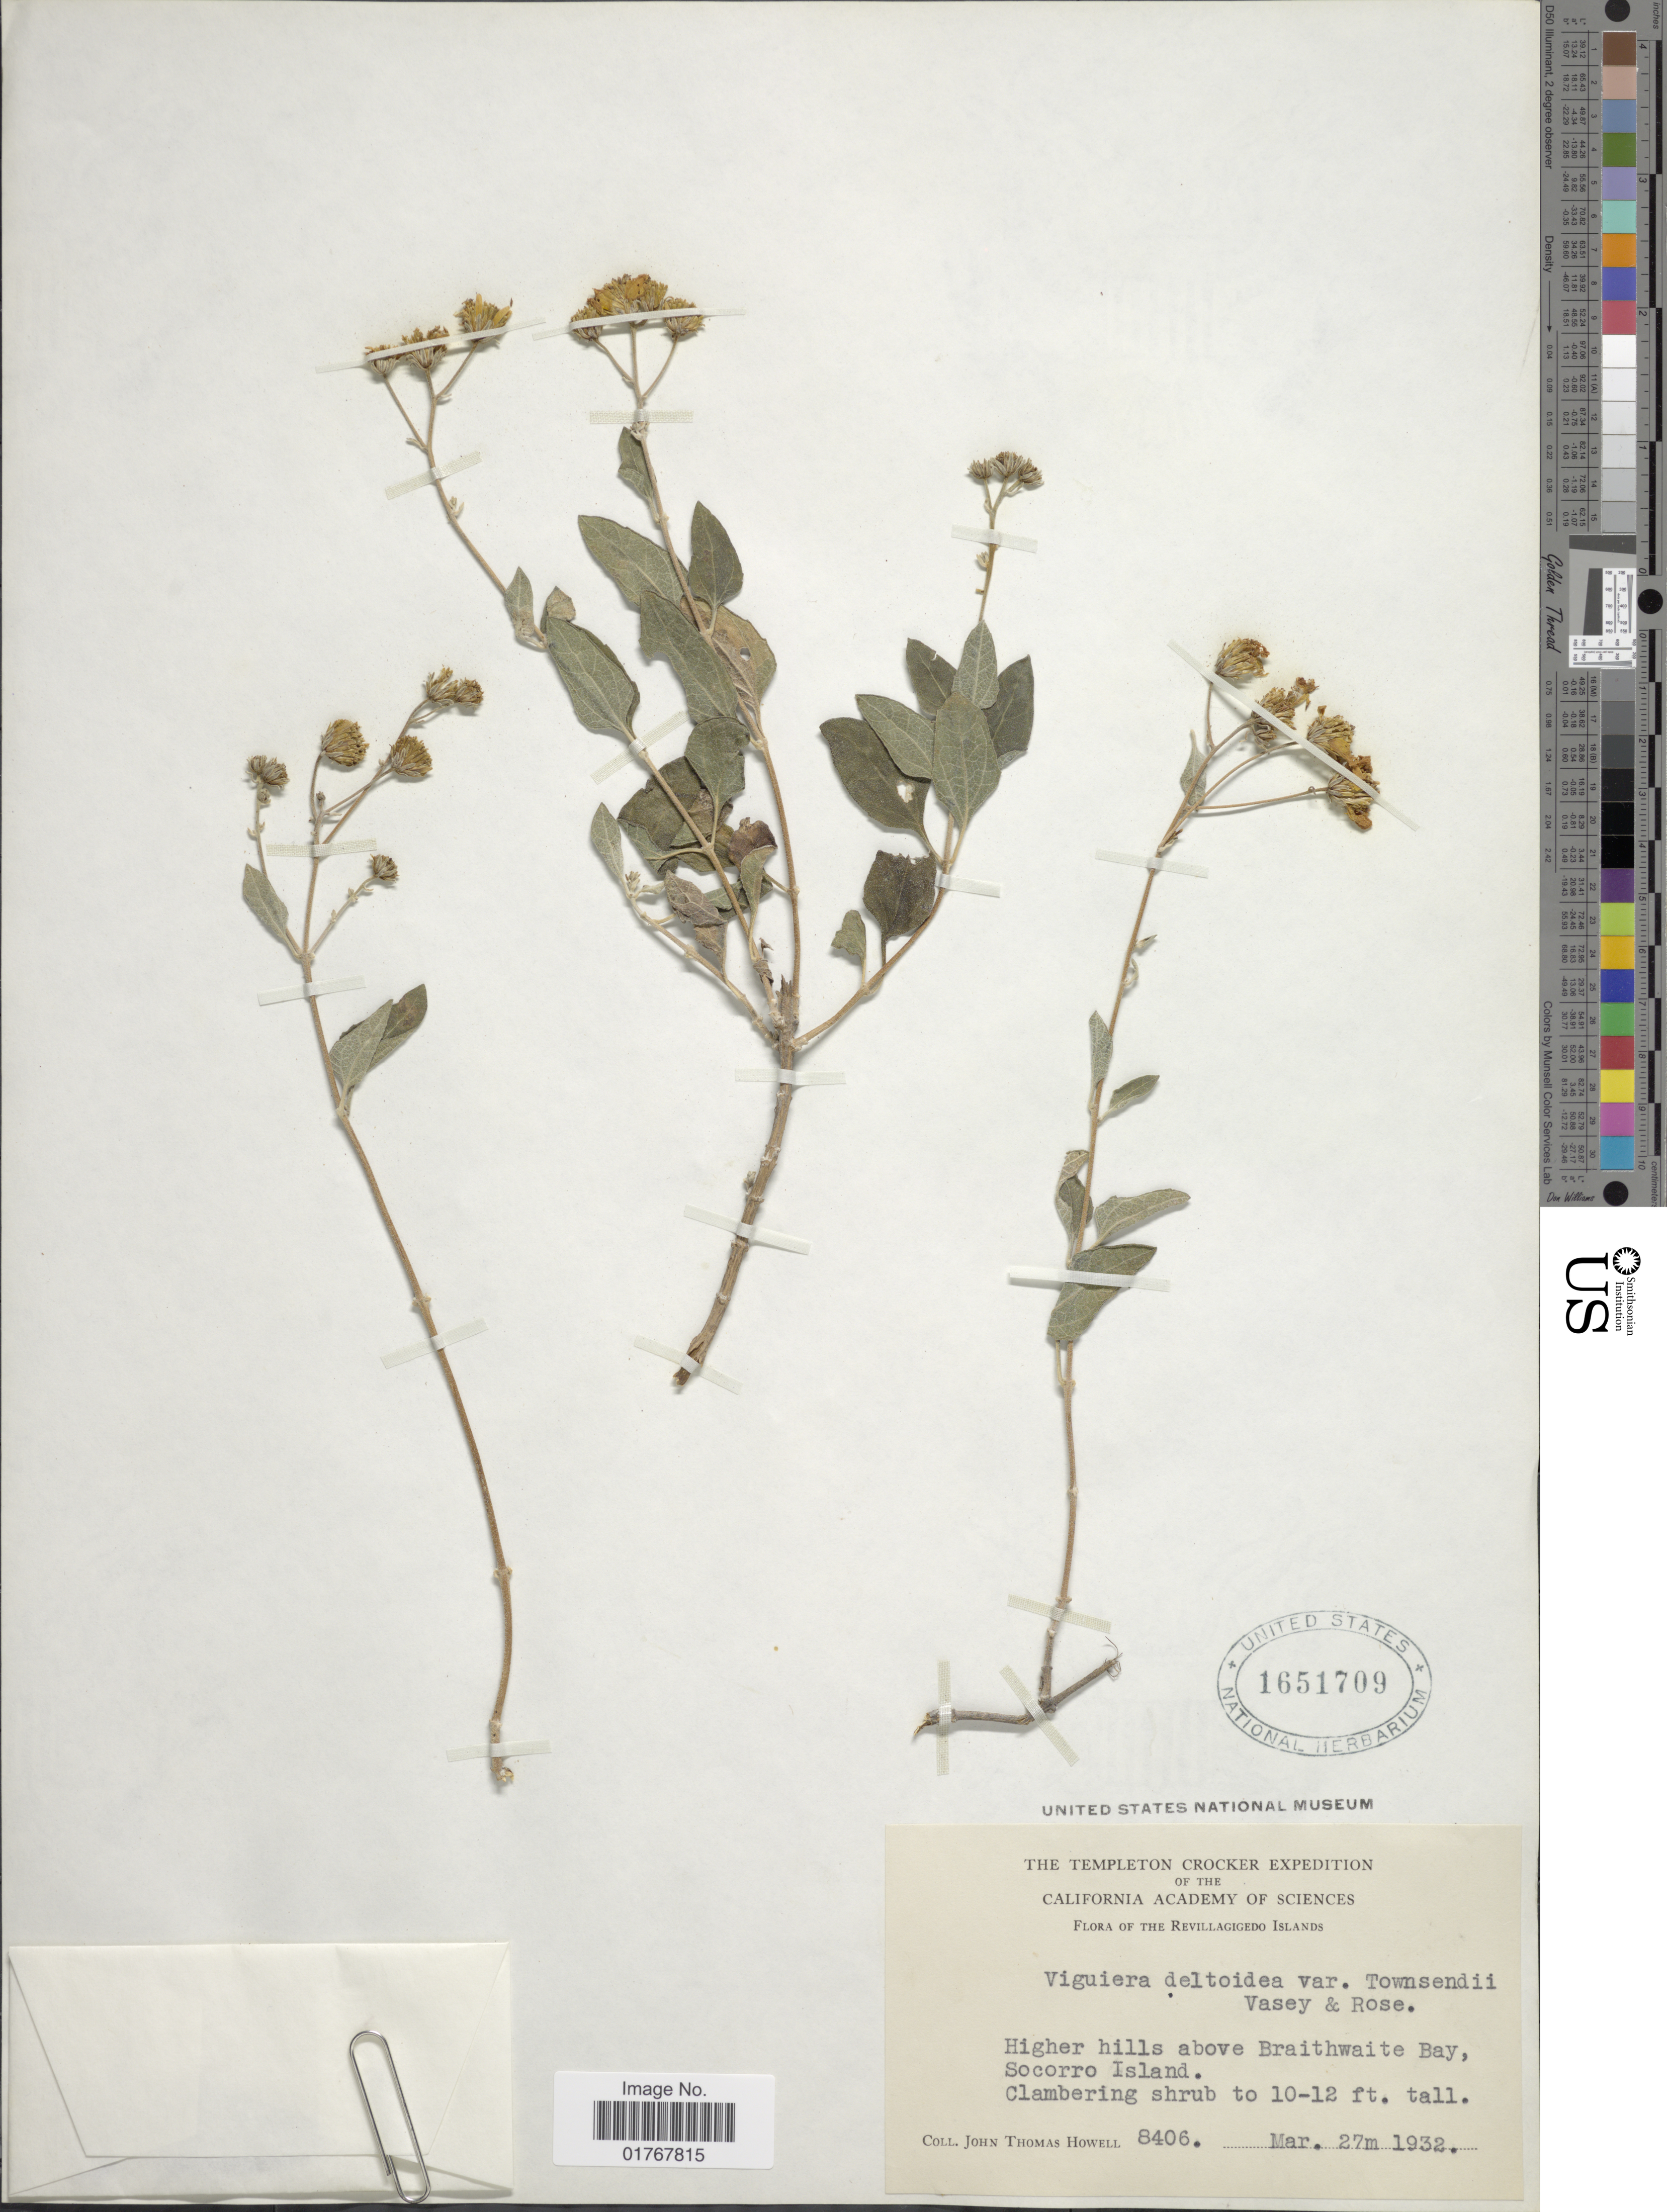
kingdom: Plantae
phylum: Tracheophyta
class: Magnoliopsida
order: Asterales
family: Asteraceae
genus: Viguiera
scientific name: Viguiera deltoidea var. townsendii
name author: Vasey & Rose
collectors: J. T. Howell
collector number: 8406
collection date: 1932-03-27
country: Mexico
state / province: Colima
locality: The Revillagigedo Islands, Higher hill above Braithwaite Bay, Socorro Island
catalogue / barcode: US 1651709